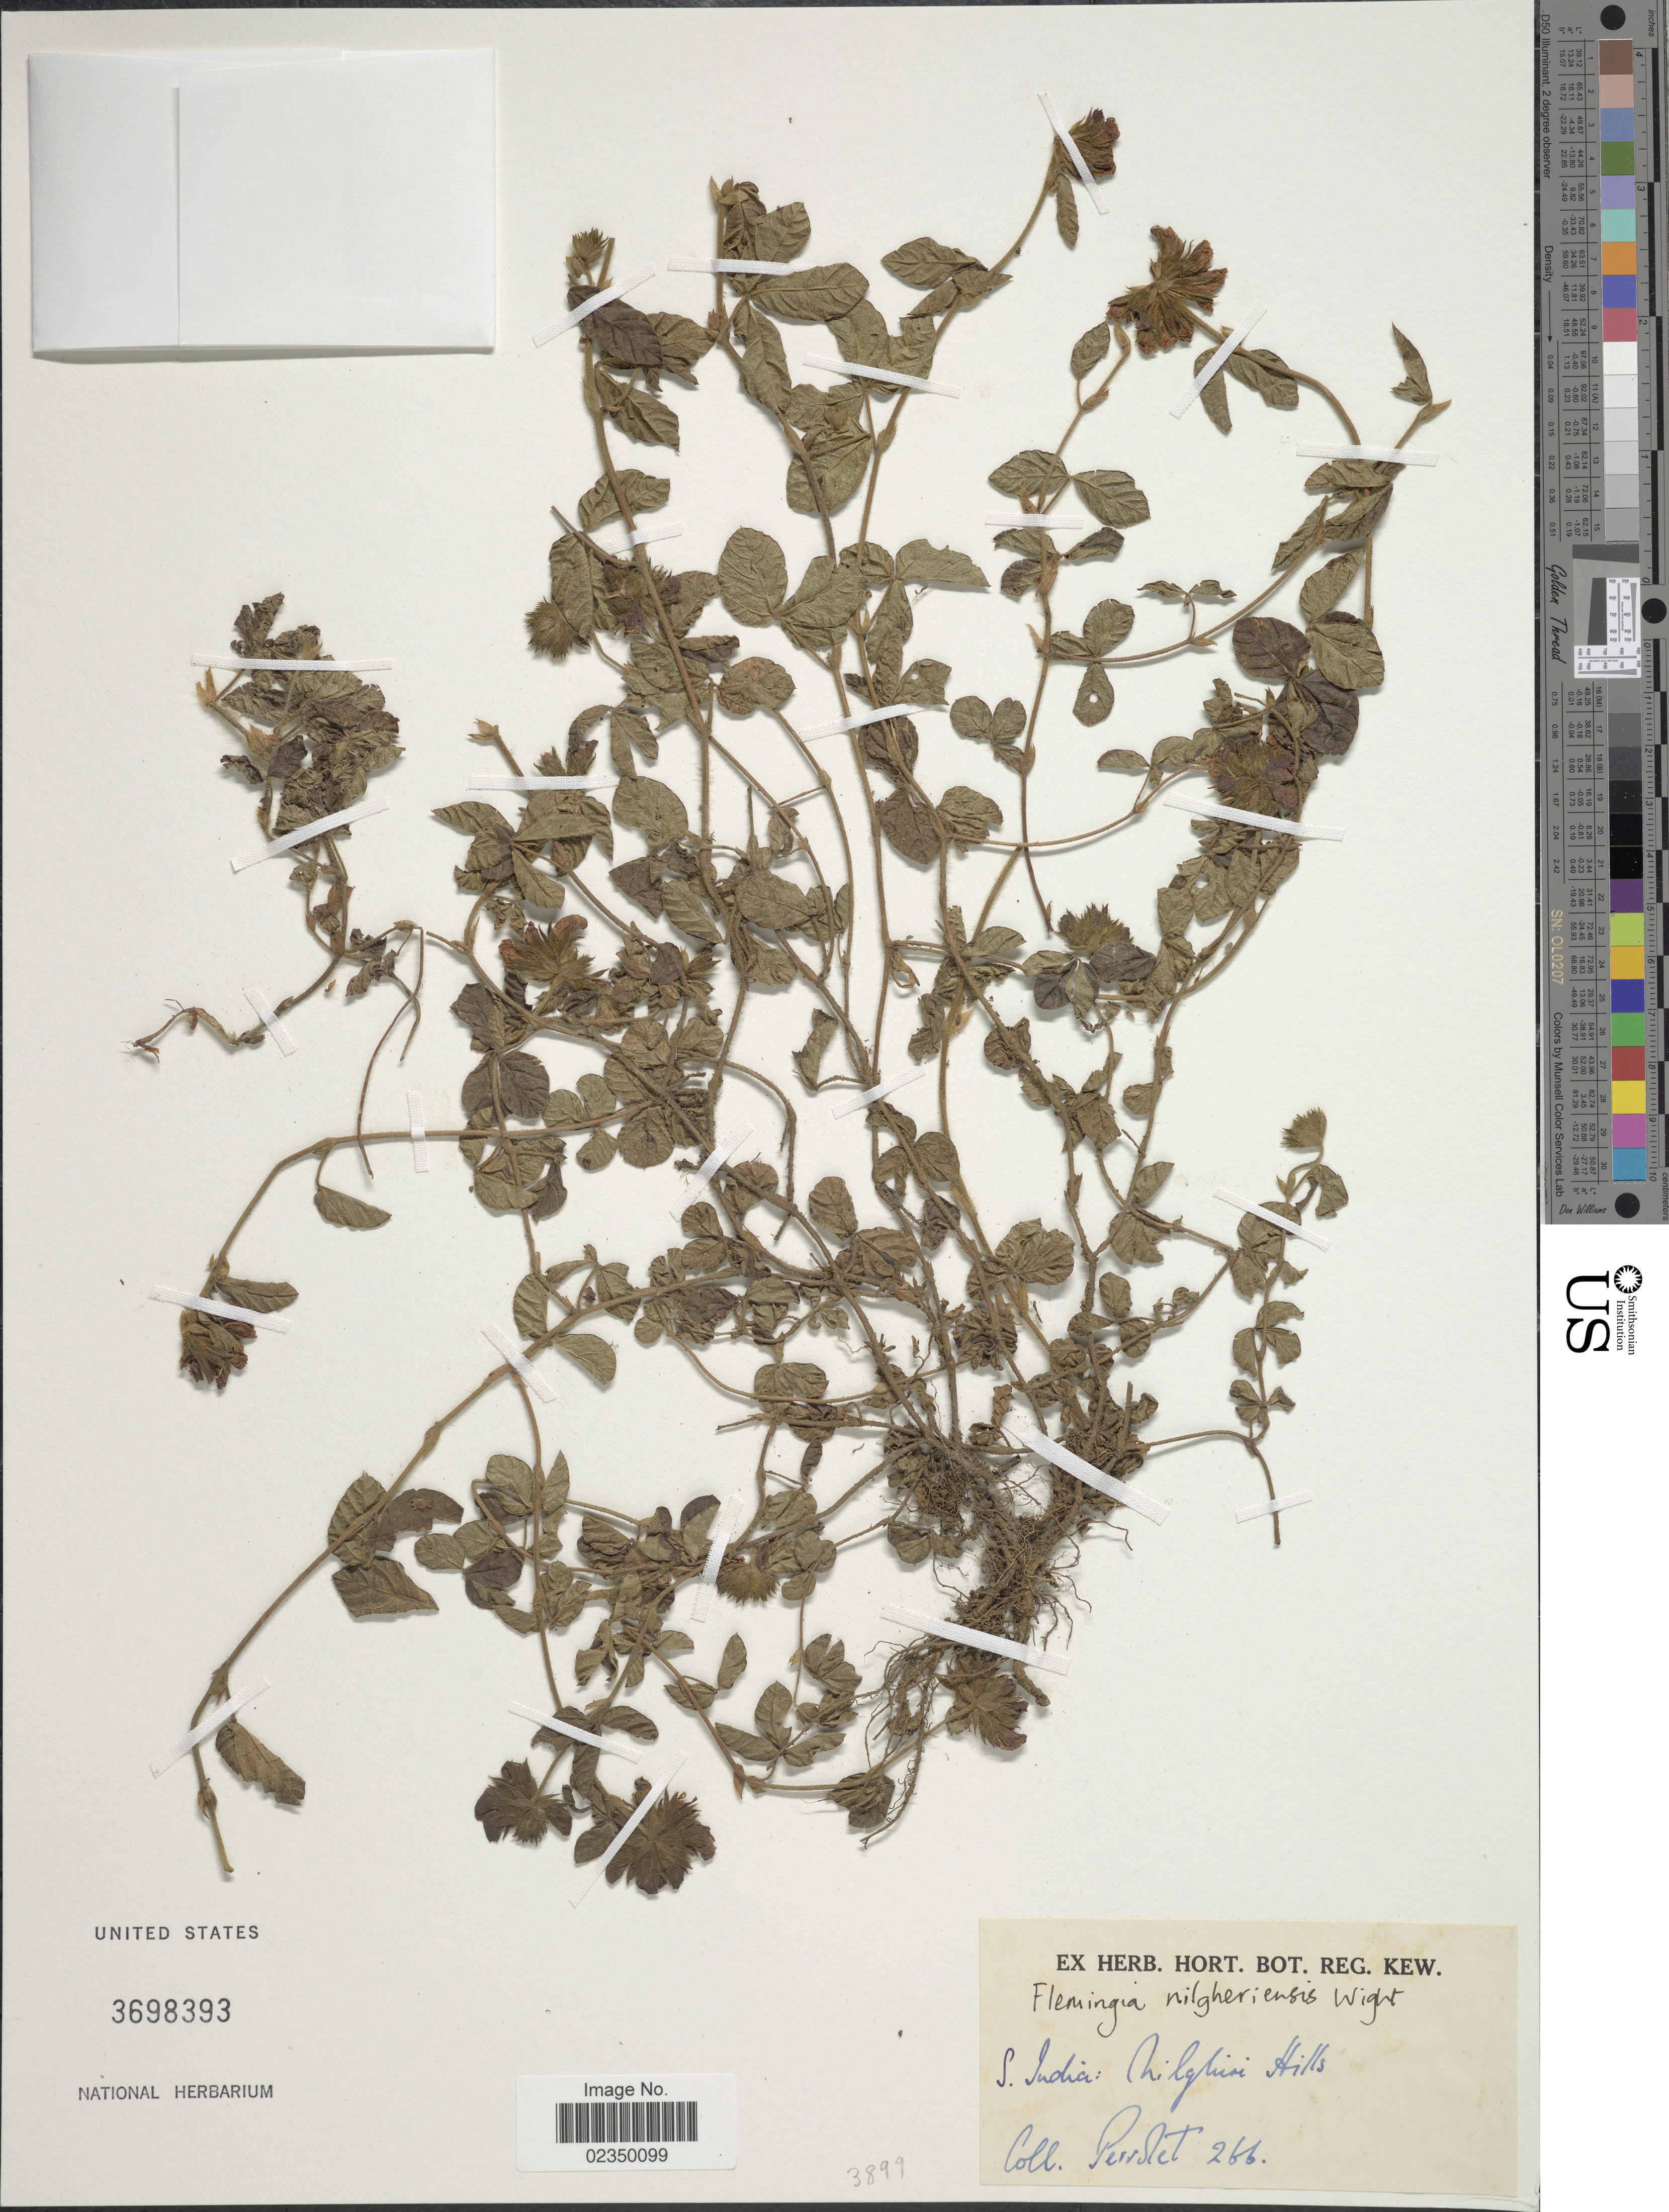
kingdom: Plantae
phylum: Tracheophyta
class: Magnoliopsida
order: Fabales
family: Fabaceae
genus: Flemingia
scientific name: Flemingia nilgheriensis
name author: Wight ex T. Cooke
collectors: Perrolet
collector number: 266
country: China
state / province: Guangdong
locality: S. India: Nilghiri Hills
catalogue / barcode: US 3698393